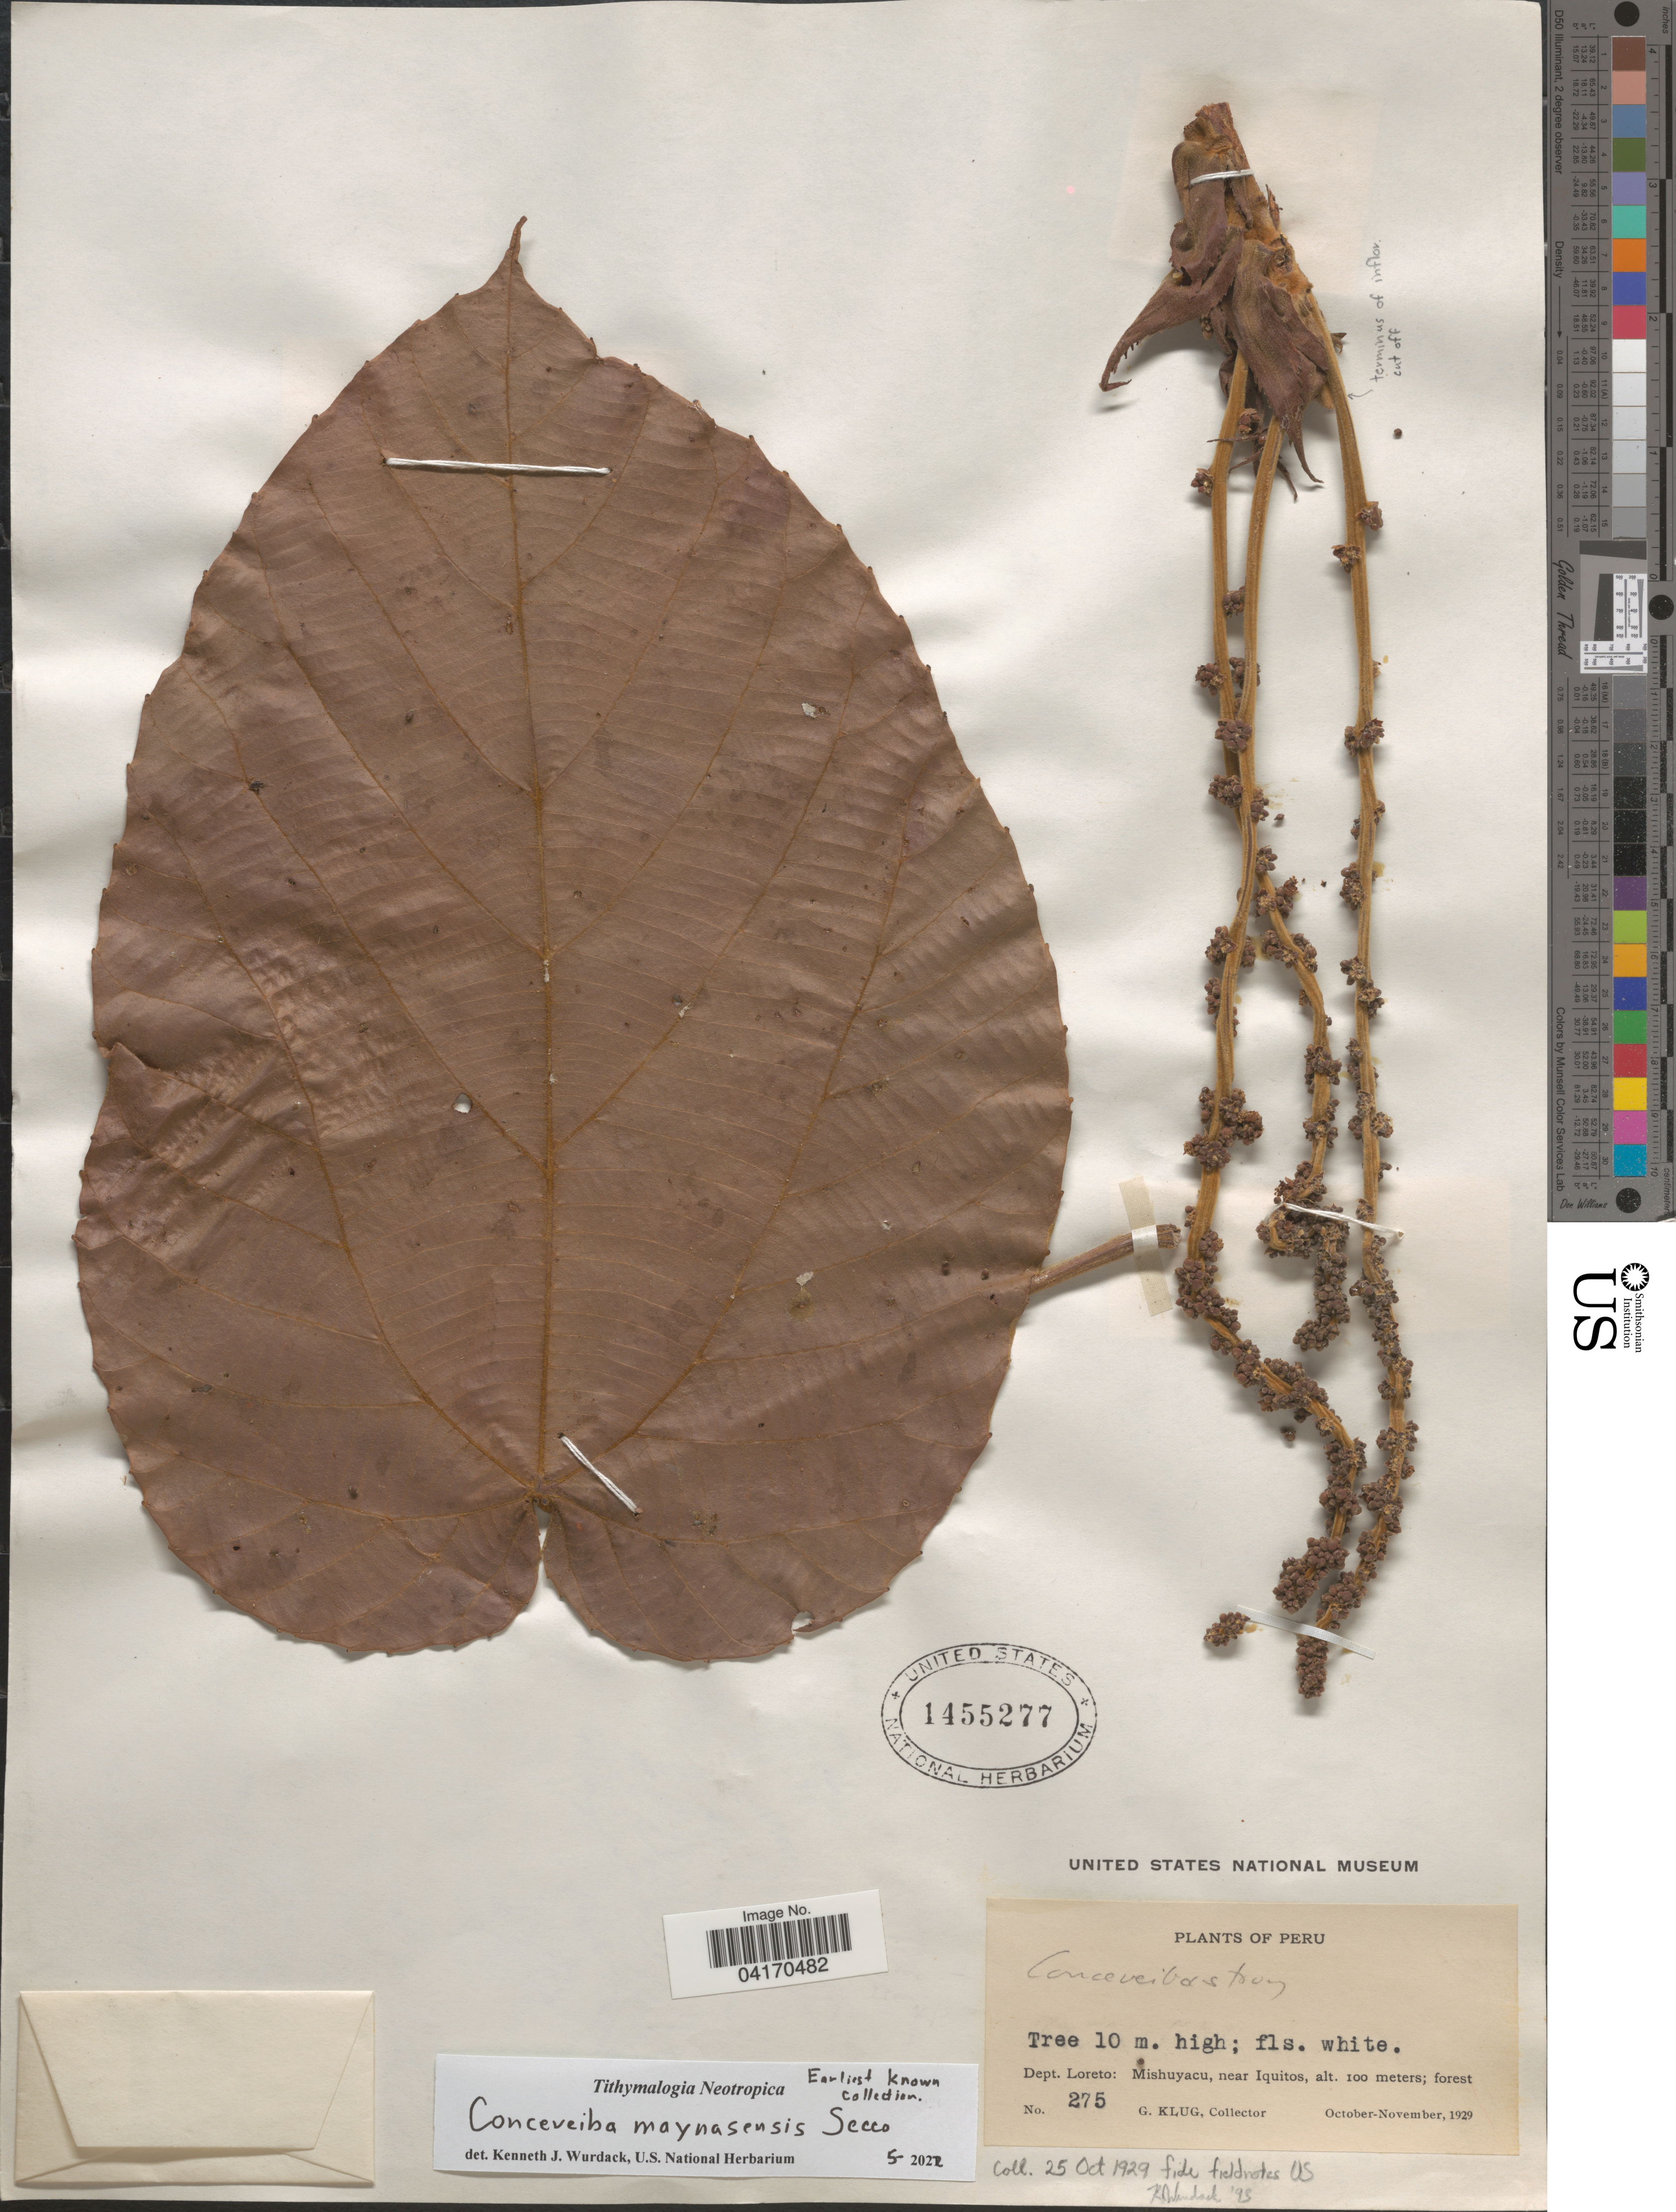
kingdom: Plantae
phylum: Tracheophyta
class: Magnoliopsida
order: Malpighiales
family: Euphorbiaceae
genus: Conceveiba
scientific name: Conceveiba maynasensis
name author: Secco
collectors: G. Klug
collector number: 275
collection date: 1929-10/1929-11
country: Peru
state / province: Loreto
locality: Dept. Loreto: Mishuyacu, near Iquitos.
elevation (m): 100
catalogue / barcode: US 1455277